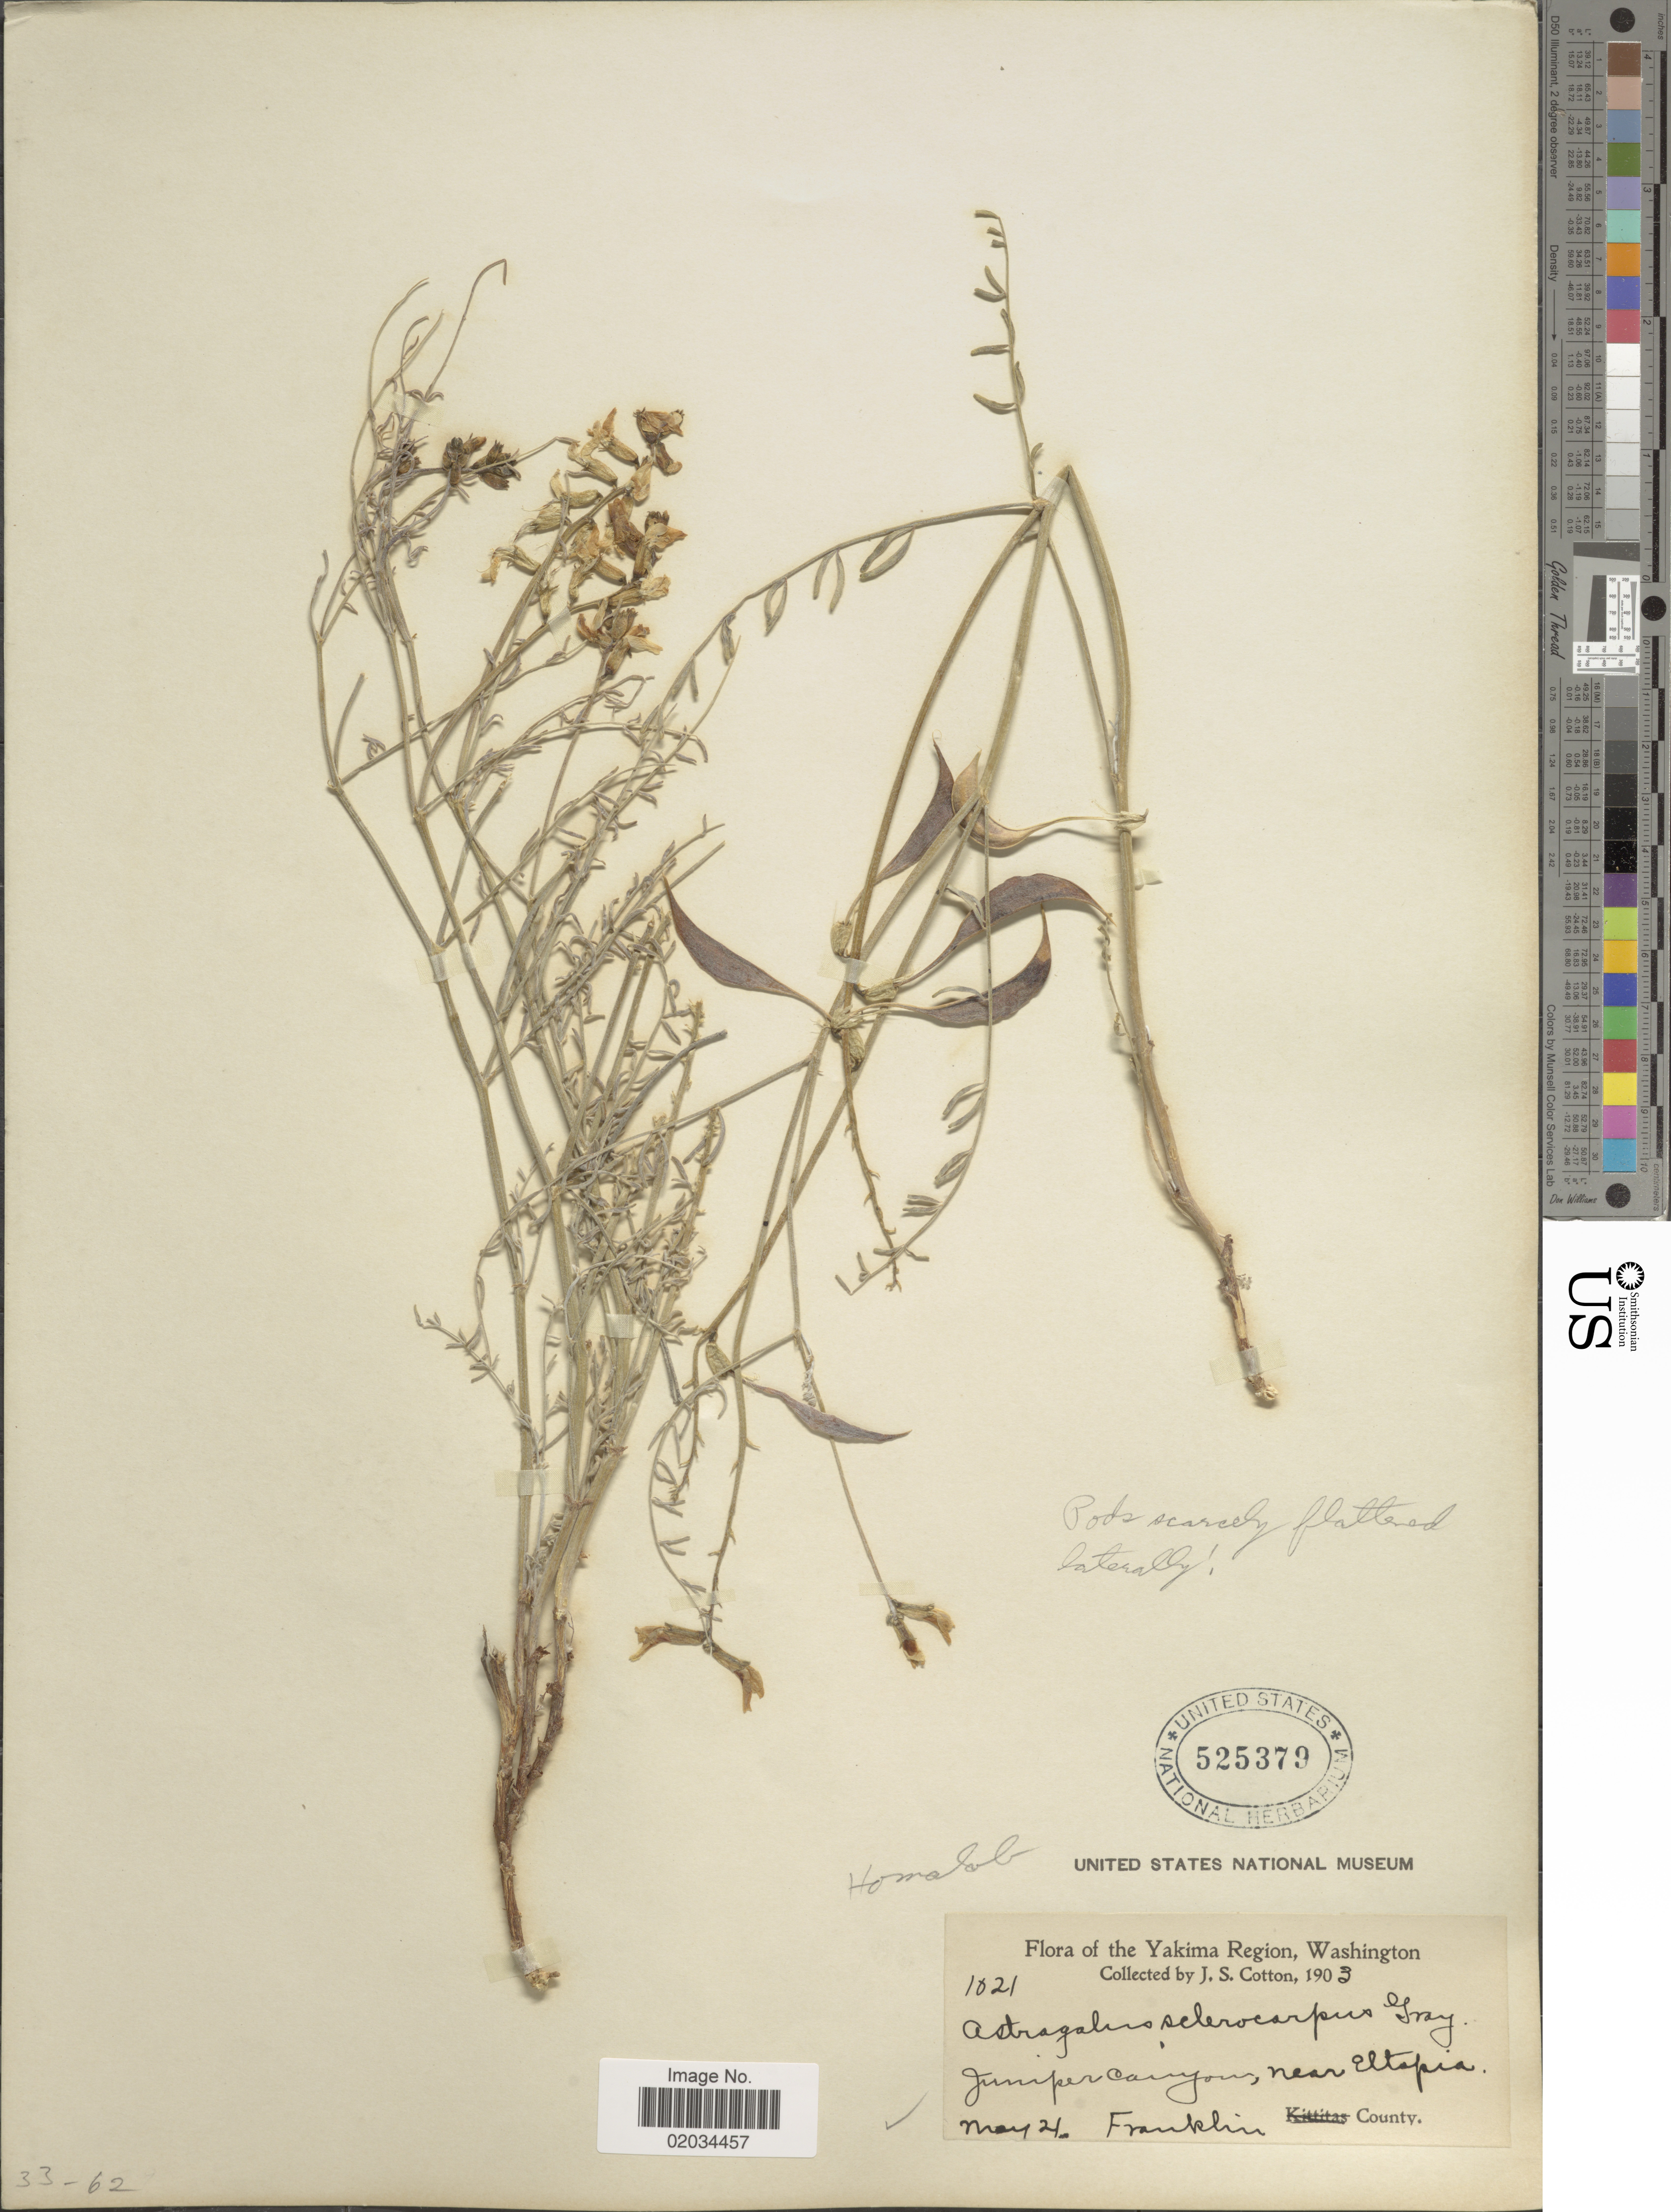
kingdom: Plantae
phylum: Tracheophyta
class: Magnoliopsida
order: Fabales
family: Fabaceae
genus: Astragalus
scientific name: Astragalus sclerocarpus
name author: A. Gray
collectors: J. S. Cotton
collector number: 1021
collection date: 1903-05-21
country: United States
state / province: Washington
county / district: Franklin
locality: Yakima Region, Juniper Canyon, near Eltapia, Franklin County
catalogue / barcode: US 525379